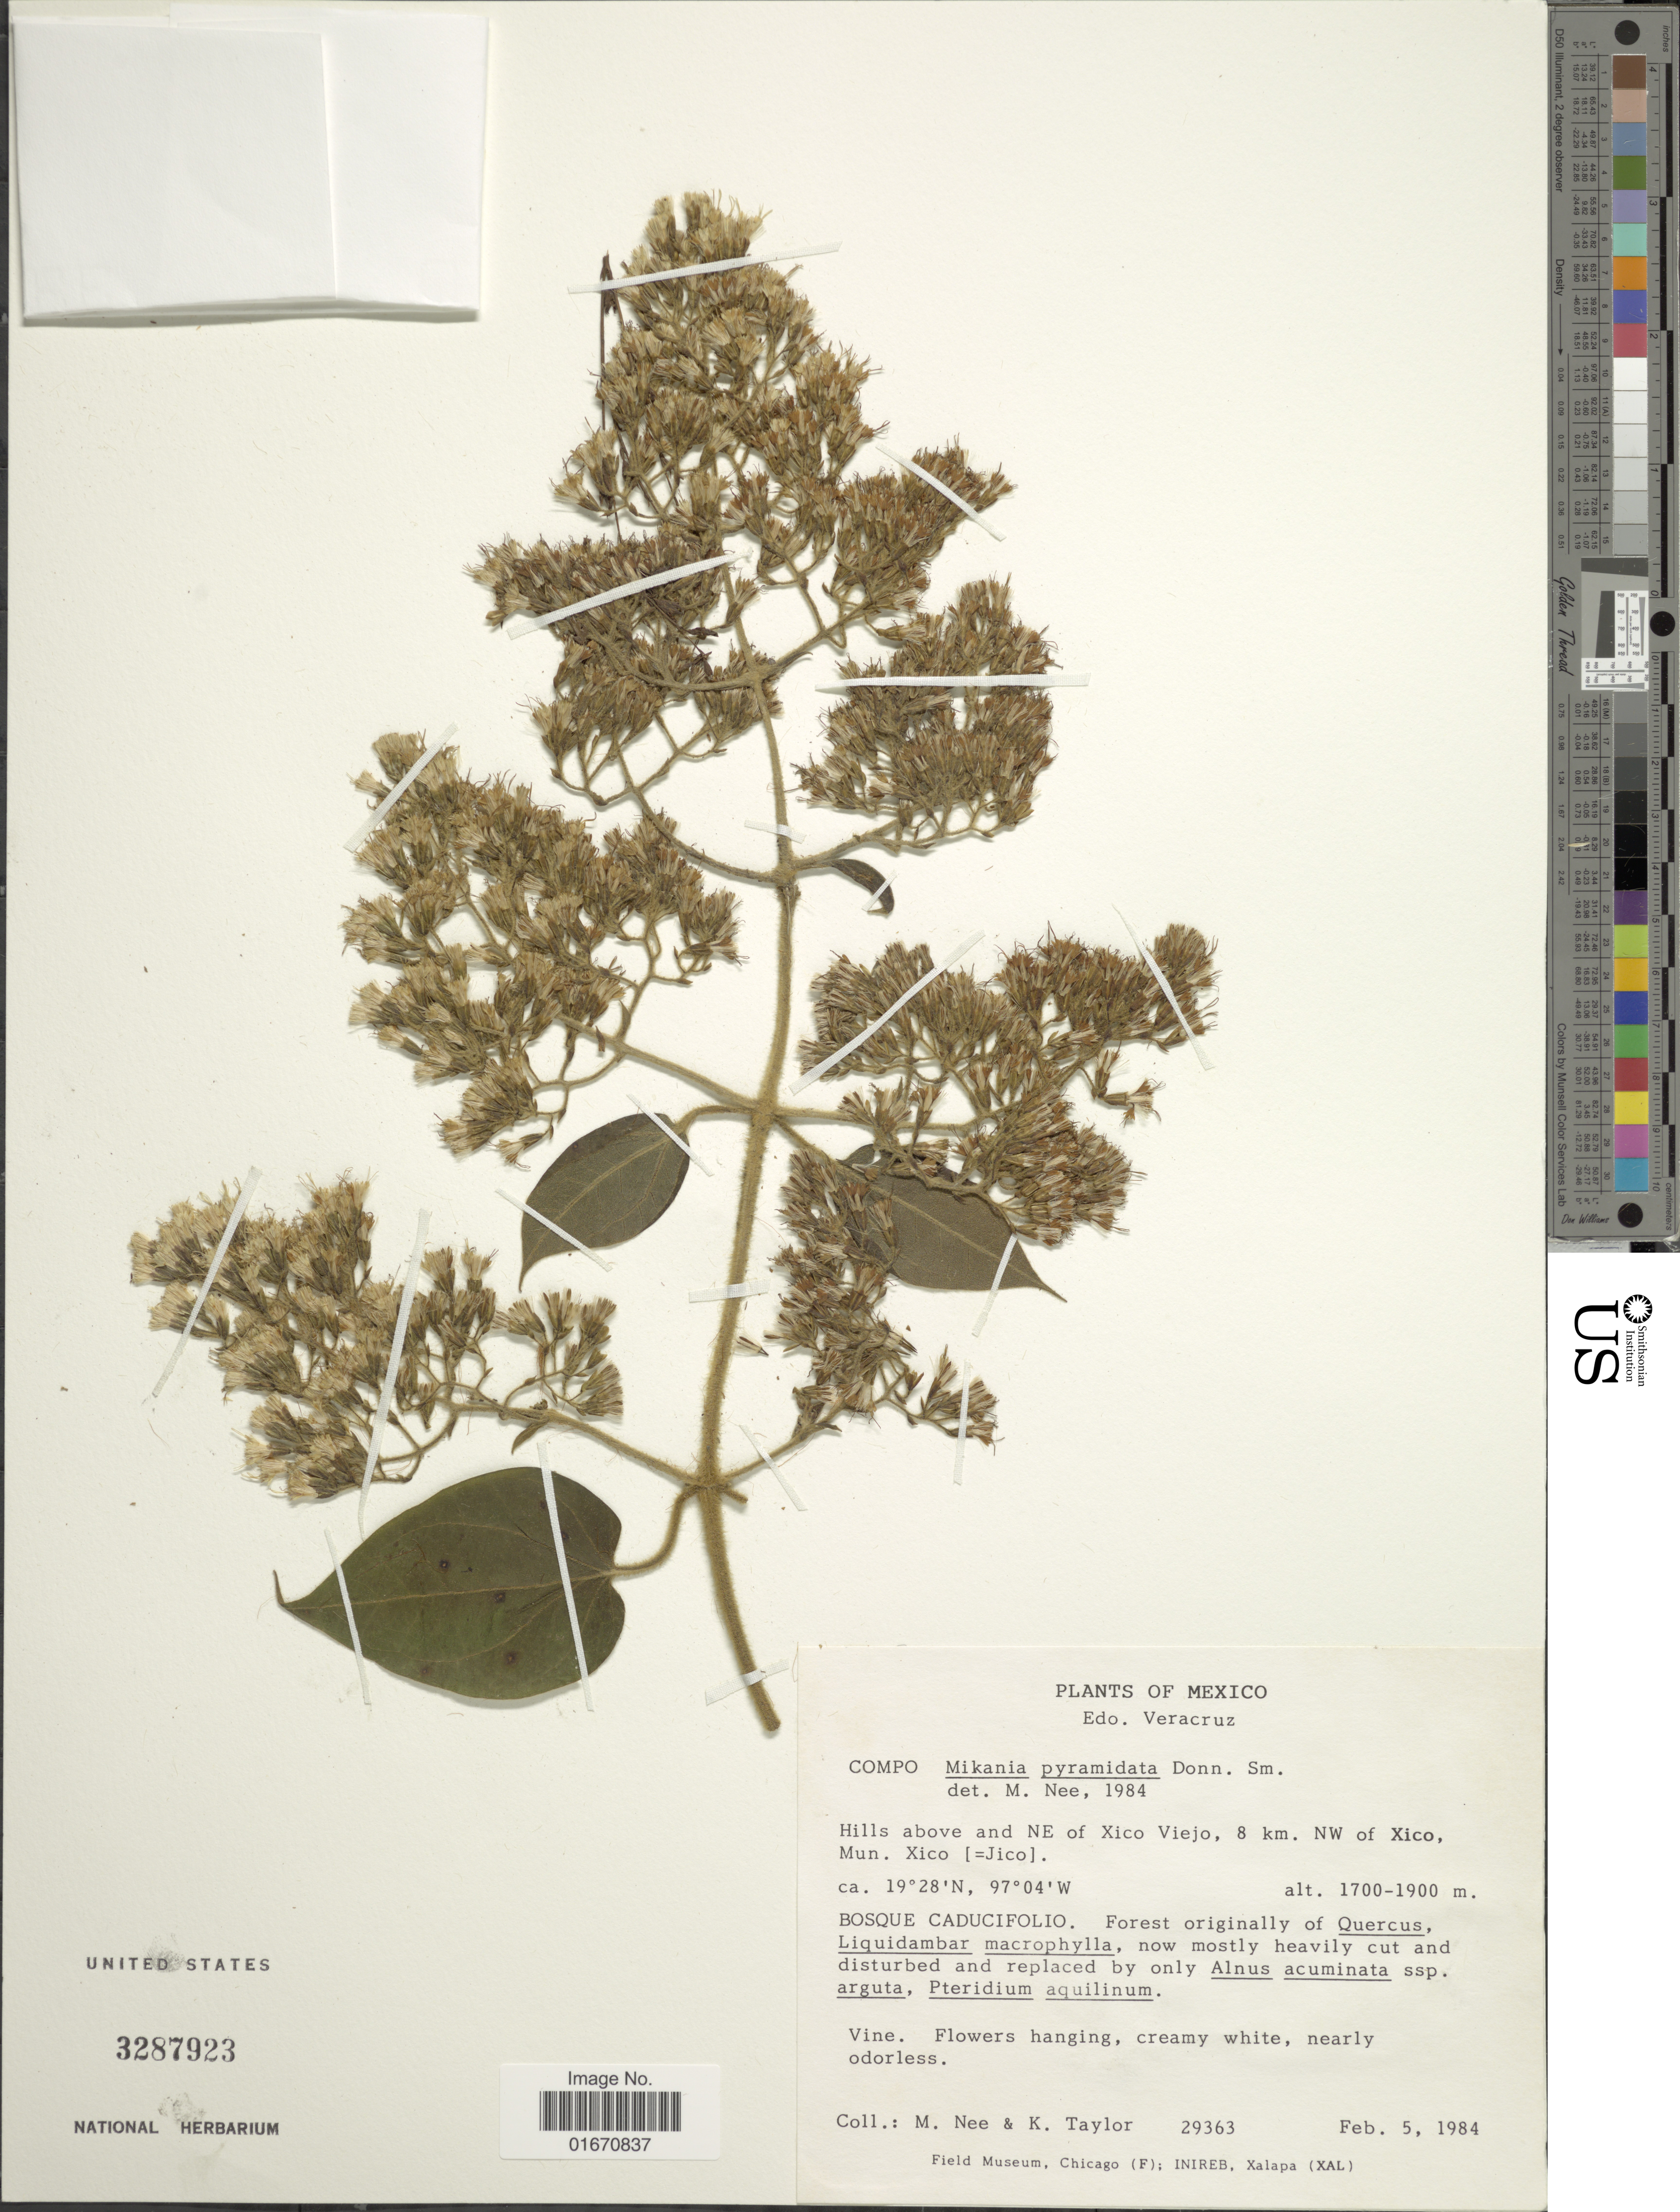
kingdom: Plantae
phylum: Tracheophyta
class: Magnoliopsida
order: Asterales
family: Asteraceae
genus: Mikania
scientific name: Mikania pyramidata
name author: Donn. Sm.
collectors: M. Nee & K. Taylor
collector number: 29363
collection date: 1984-02-05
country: Mexico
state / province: Veracruz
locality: Edo. Veracruz, Hills above and NE of Xico Viejo, 8 km NW of Xico, Mun. Xico (=Jico)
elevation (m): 1700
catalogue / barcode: US 3287923